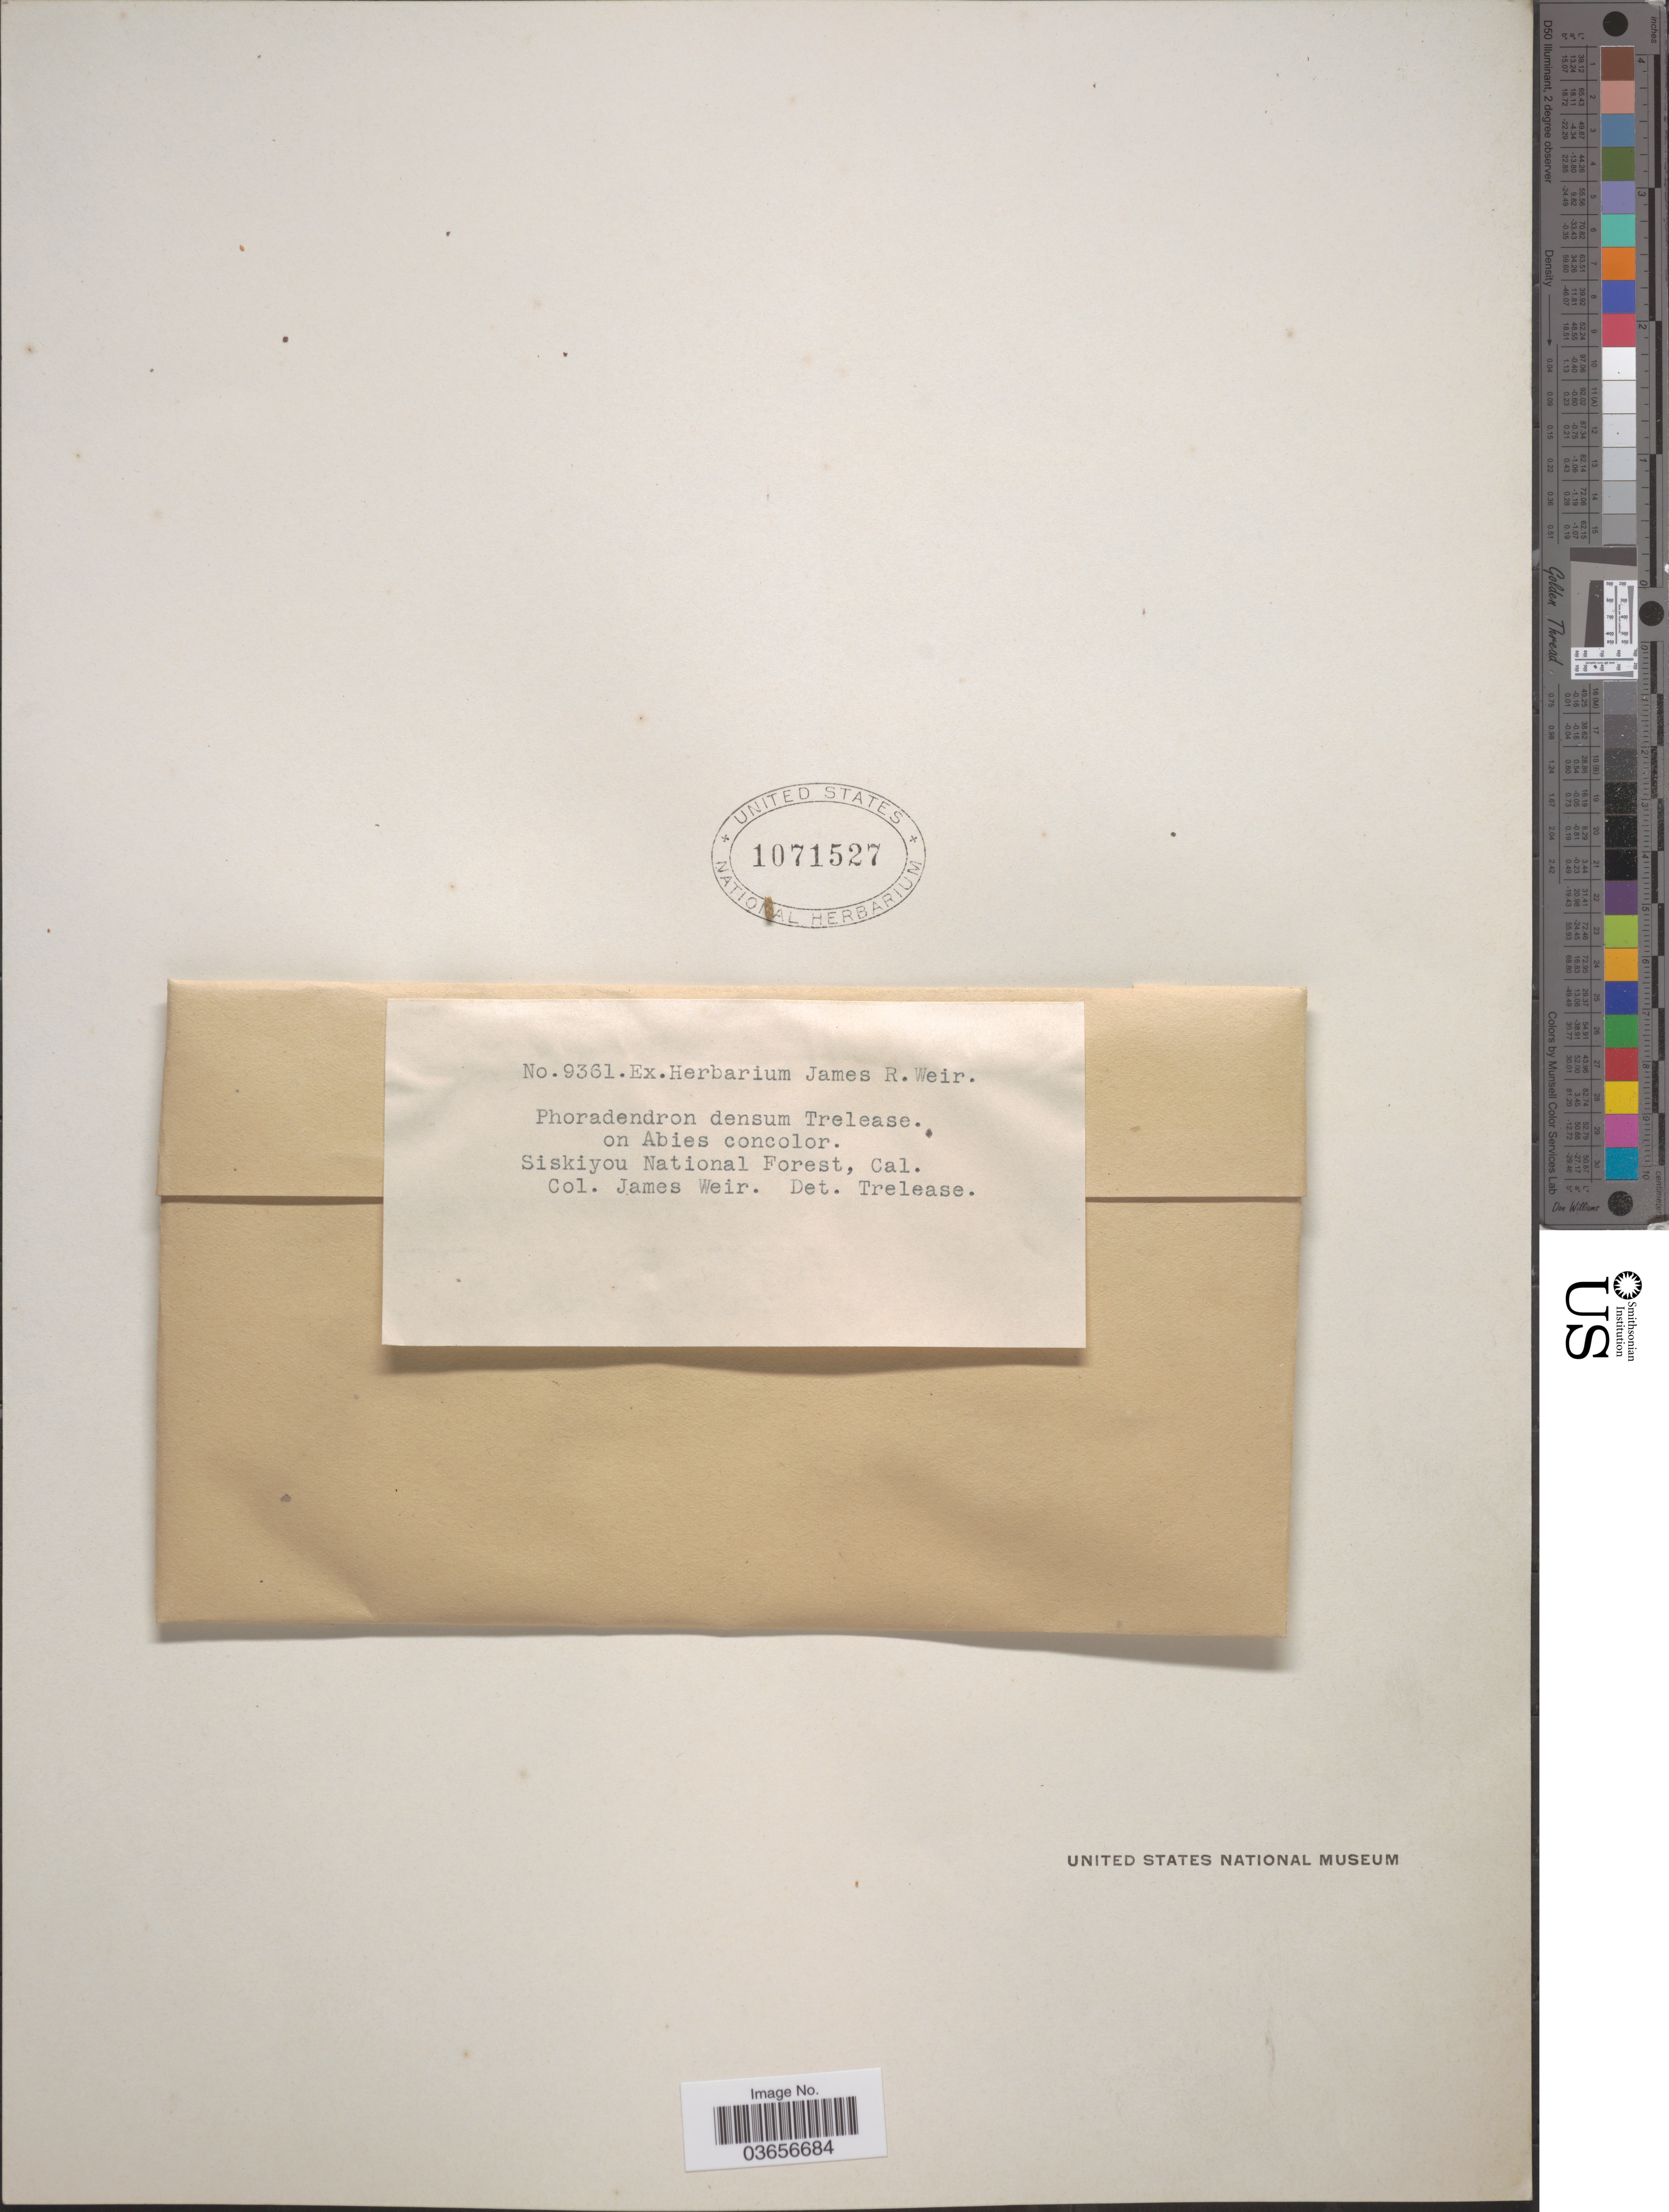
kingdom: Plantae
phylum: Tracheophyta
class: Magnoliopsida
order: Santalales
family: Viscaceae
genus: Phoradendron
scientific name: Phoradendron bolleanum var. densum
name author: (Torr. ex Trel.) Fosberg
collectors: J. Weir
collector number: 9361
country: United States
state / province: California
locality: Siskiyou National Forest.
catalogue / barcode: US 1071527